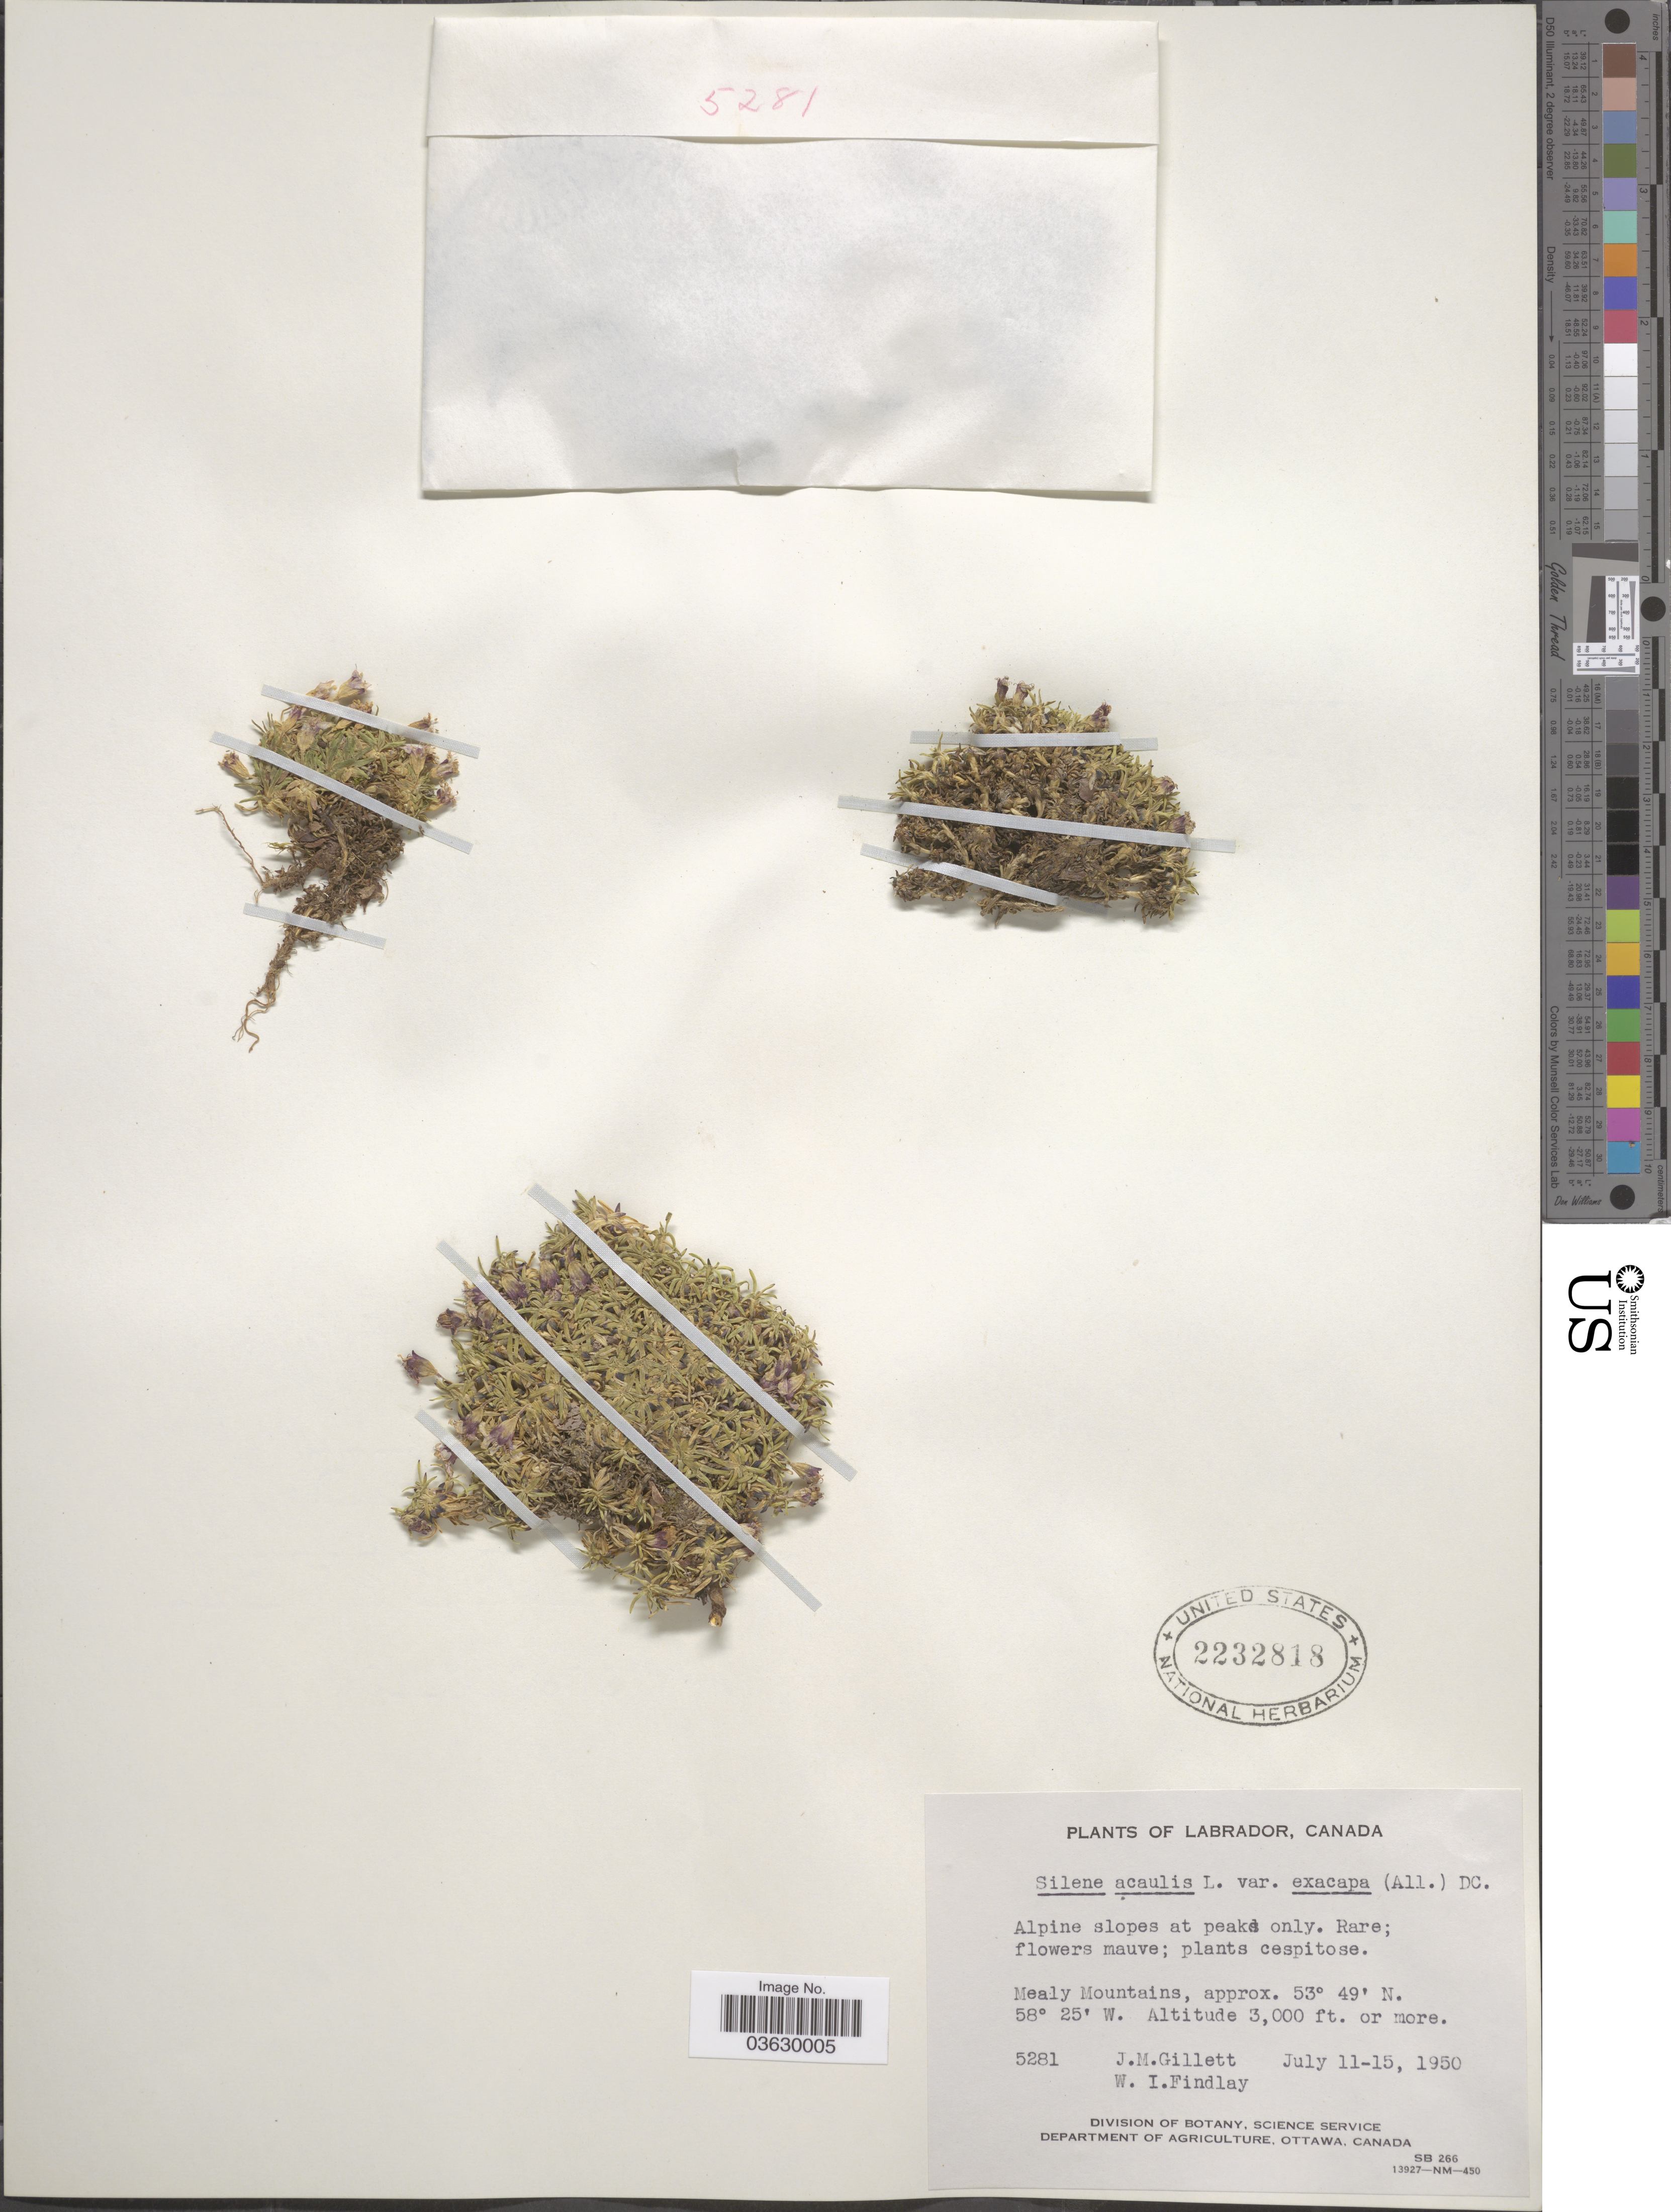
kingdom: Plantae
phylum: Tracheophyta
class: Magnoliopsida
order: Caryophyllales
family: Caryophyllaceae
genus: Silene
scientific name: Silene acaulis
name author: (L.) Jacq.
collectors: J. M. Gillett & W. Findlay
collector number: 5281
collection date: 1950-07-11/1950-07-15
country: Canada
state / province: Newfoundland and Labrador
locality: Labrador. Mealy Mountains.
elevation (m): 914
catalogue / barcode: US 2232818